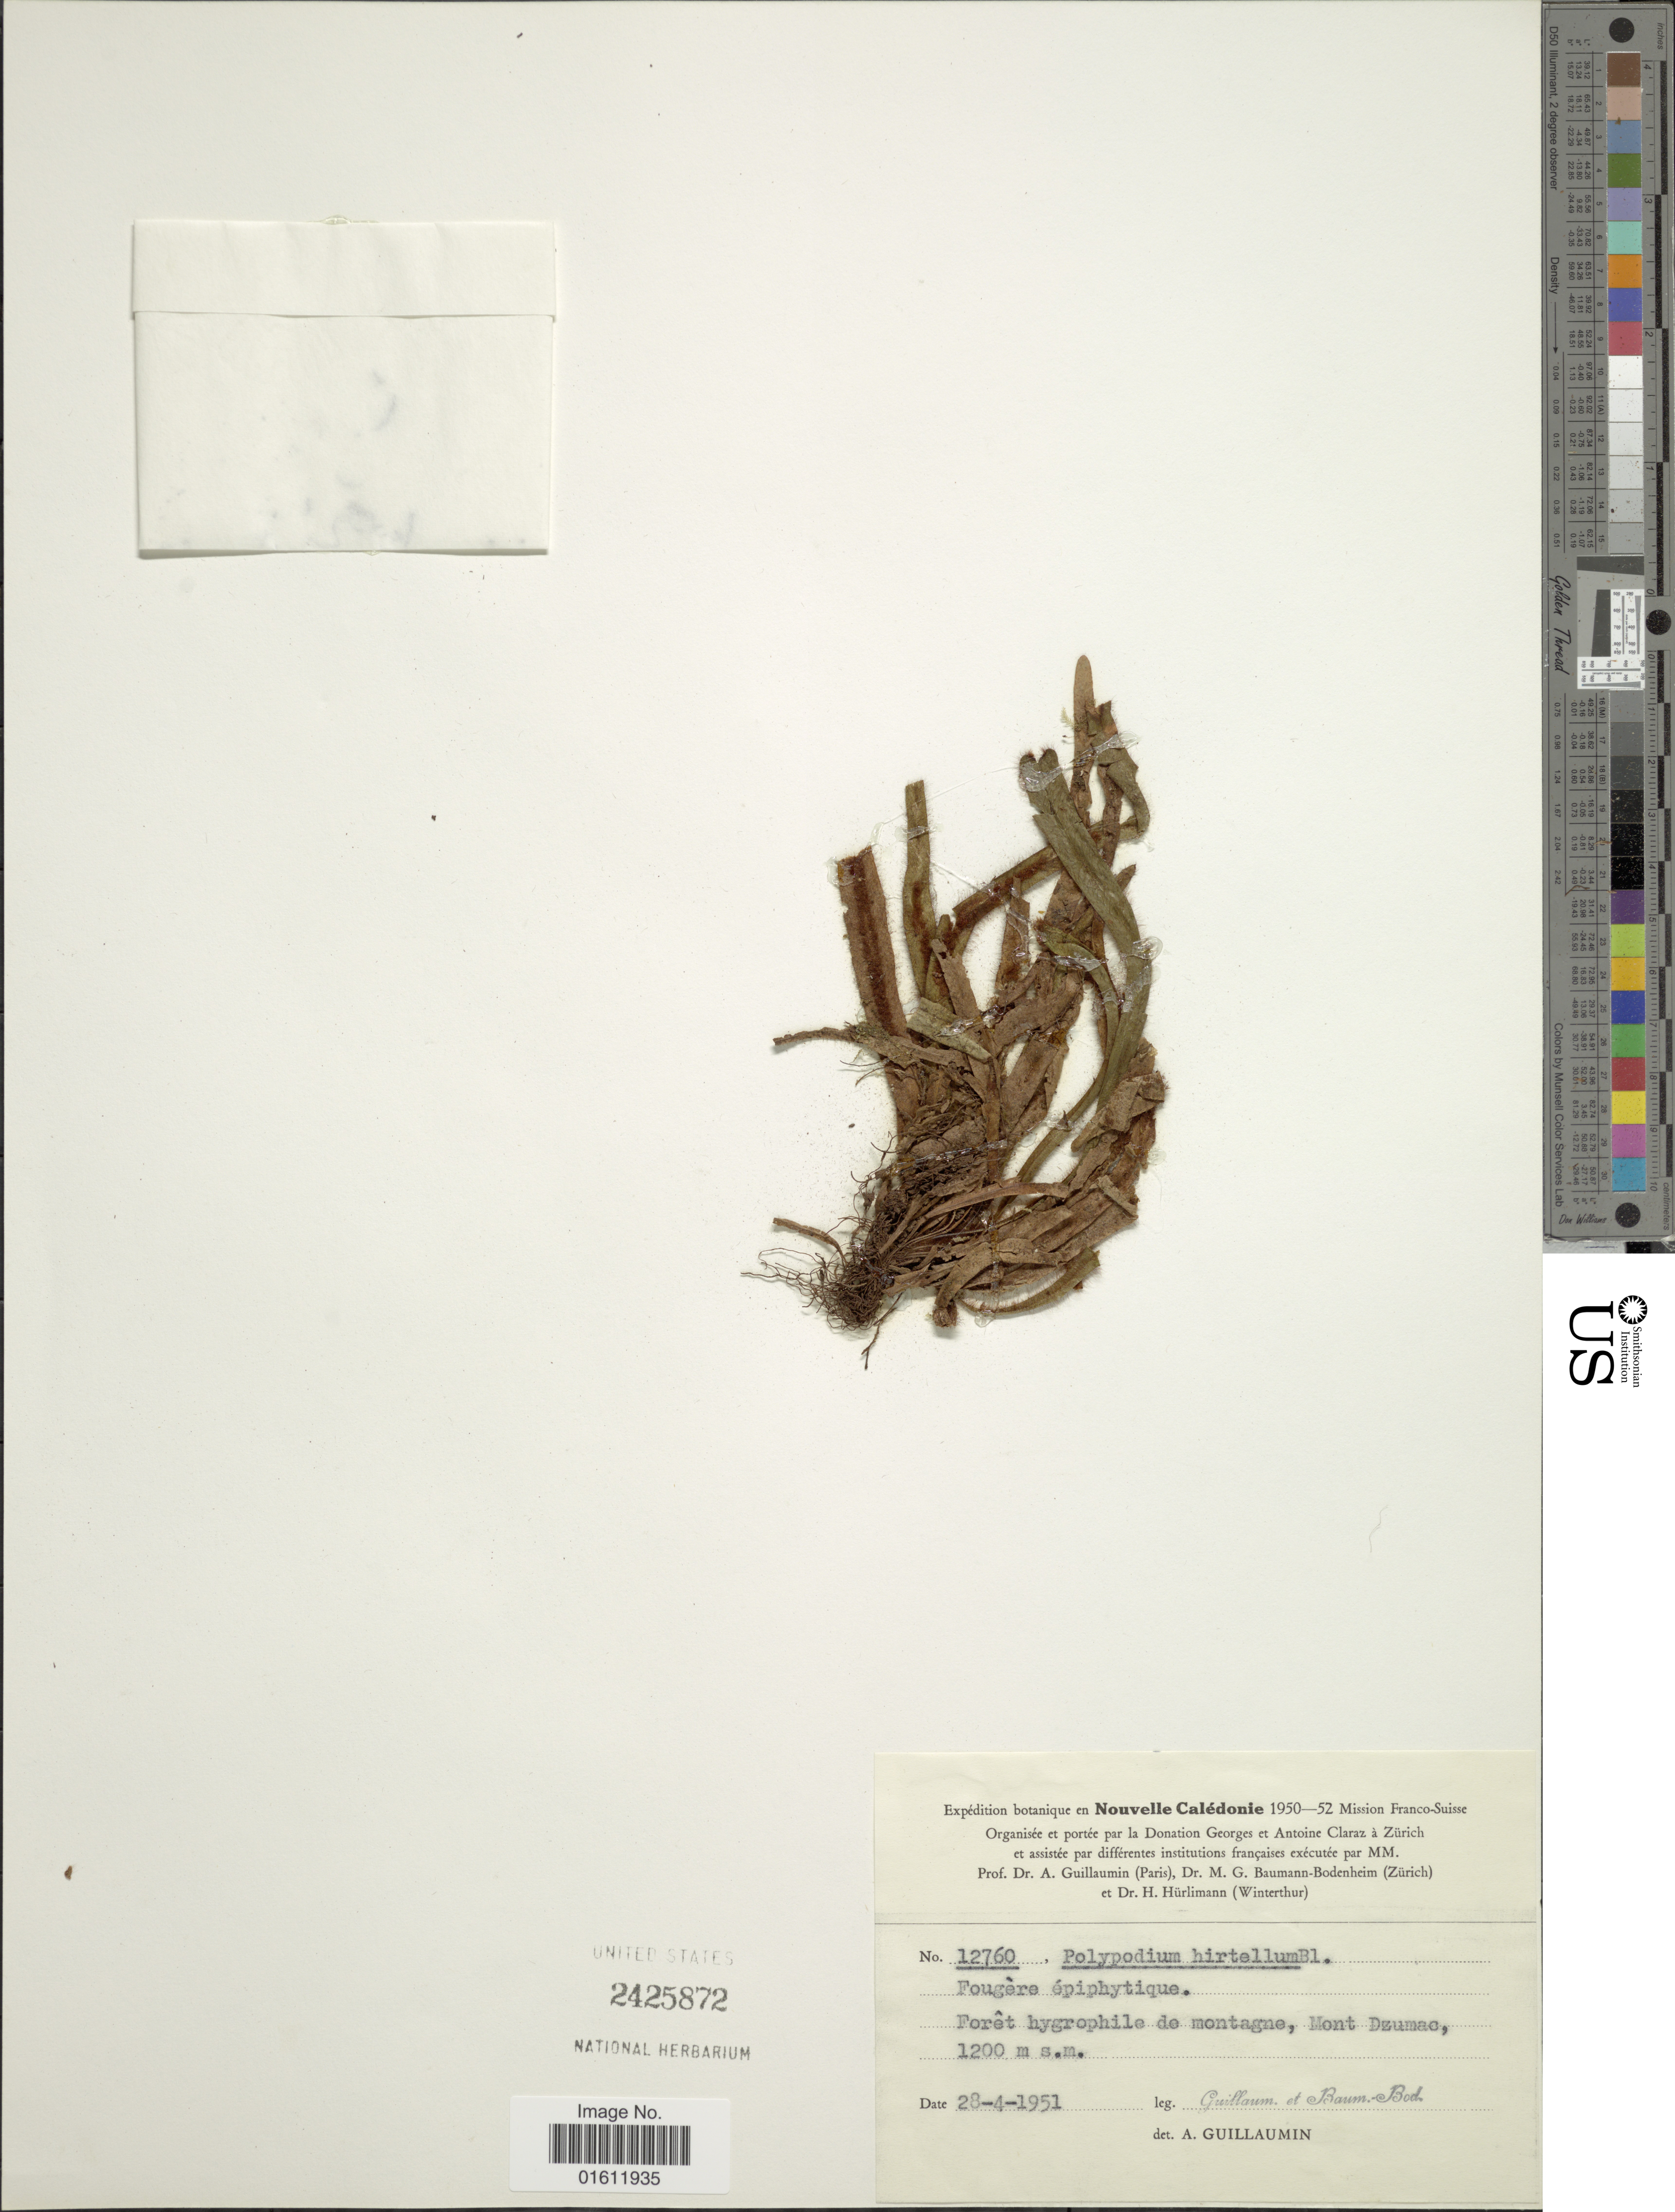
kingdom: Plantae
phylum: Tracheophyta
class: Polypodiopsida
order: Polypodiales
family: Polypodiaceae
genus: Radiogrammitis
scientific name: Radiogrammitis hirtella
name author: (Blume) Parris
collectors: A. Guillaumin & M. G. Baumann-Bodenheim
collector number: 12760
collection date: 1951-04-28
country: New Caledonia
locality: Forêt hygrophile de montagne, Mont Dzumac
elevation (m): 1200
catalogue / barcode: US 2425872